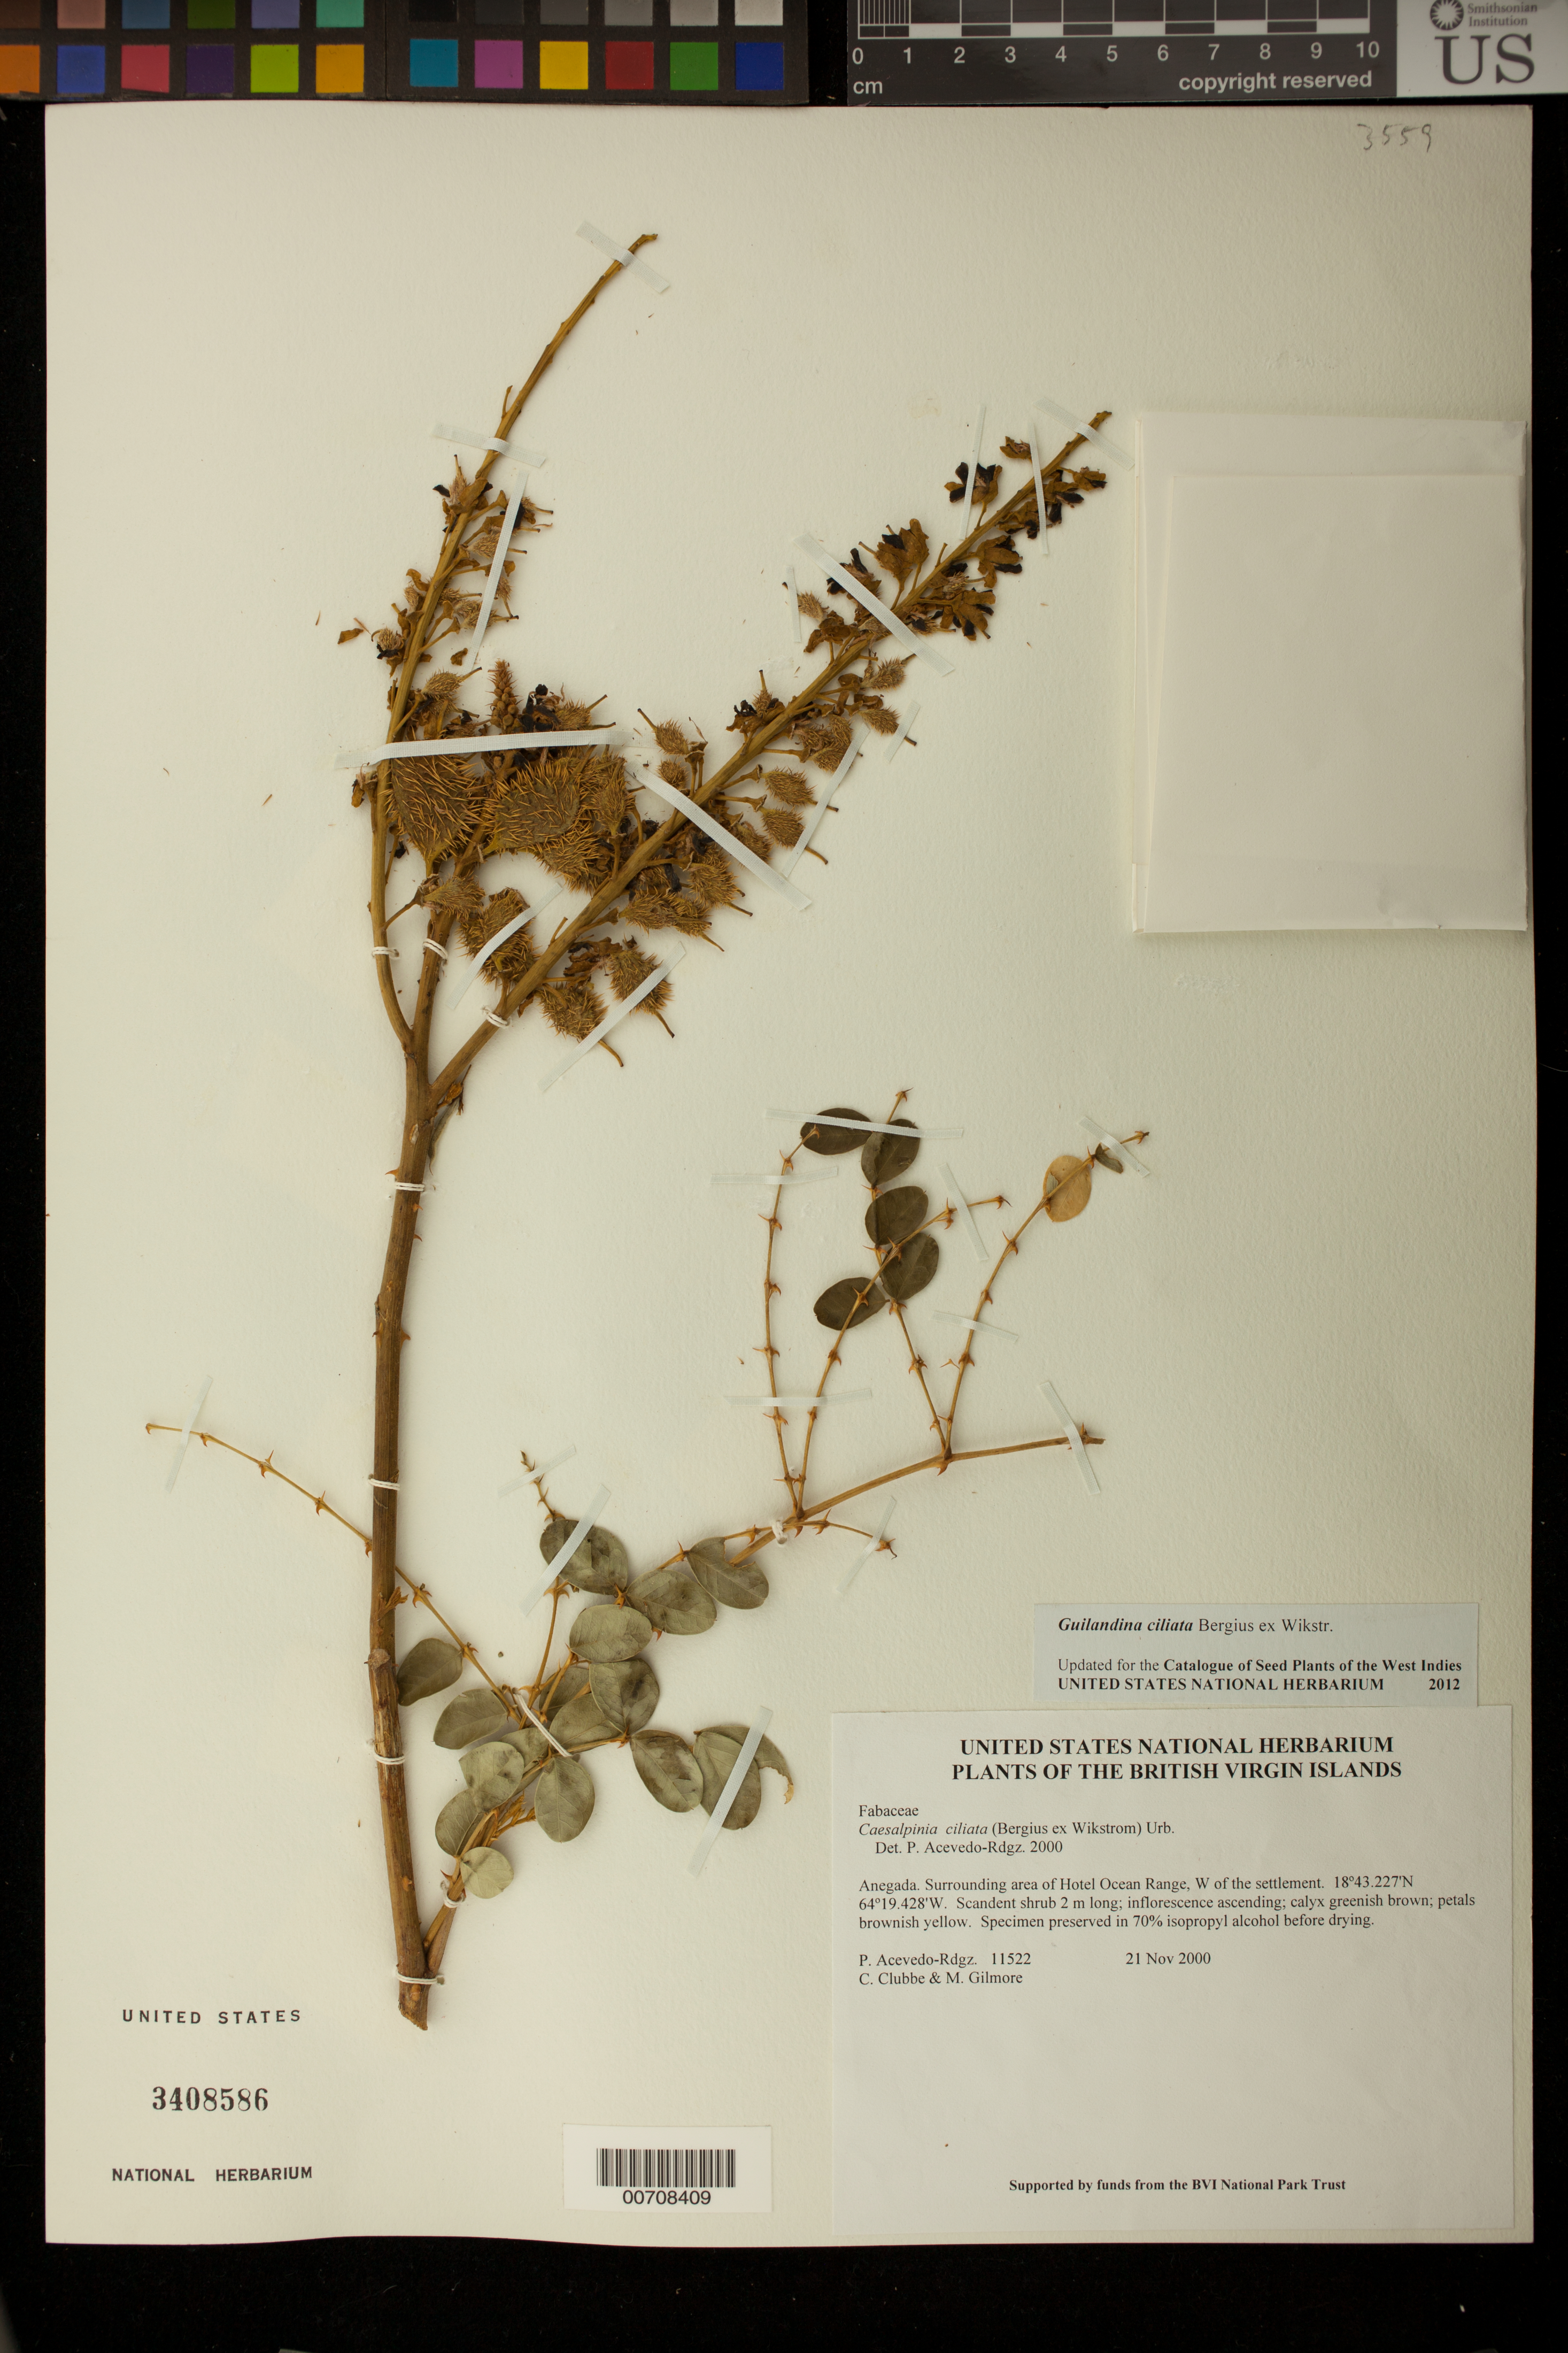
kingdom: Plantae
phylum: Tracheophyta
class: Magnoliopsida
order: Fabales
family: Fabaceae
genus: Guilandina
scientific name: Guilandina ciliata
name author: Bergius ex Wikstr.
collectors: P. Acevedo-Rodr., C. Clubbe & M. Gilmore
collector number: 11522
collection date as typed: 21 Nov 2000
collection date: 2000-11-21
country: British Virgin Islands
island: Anegada I.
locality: Surrounding area of Hotel Ocean Range, W of the settlement.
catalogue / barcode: US 3408586